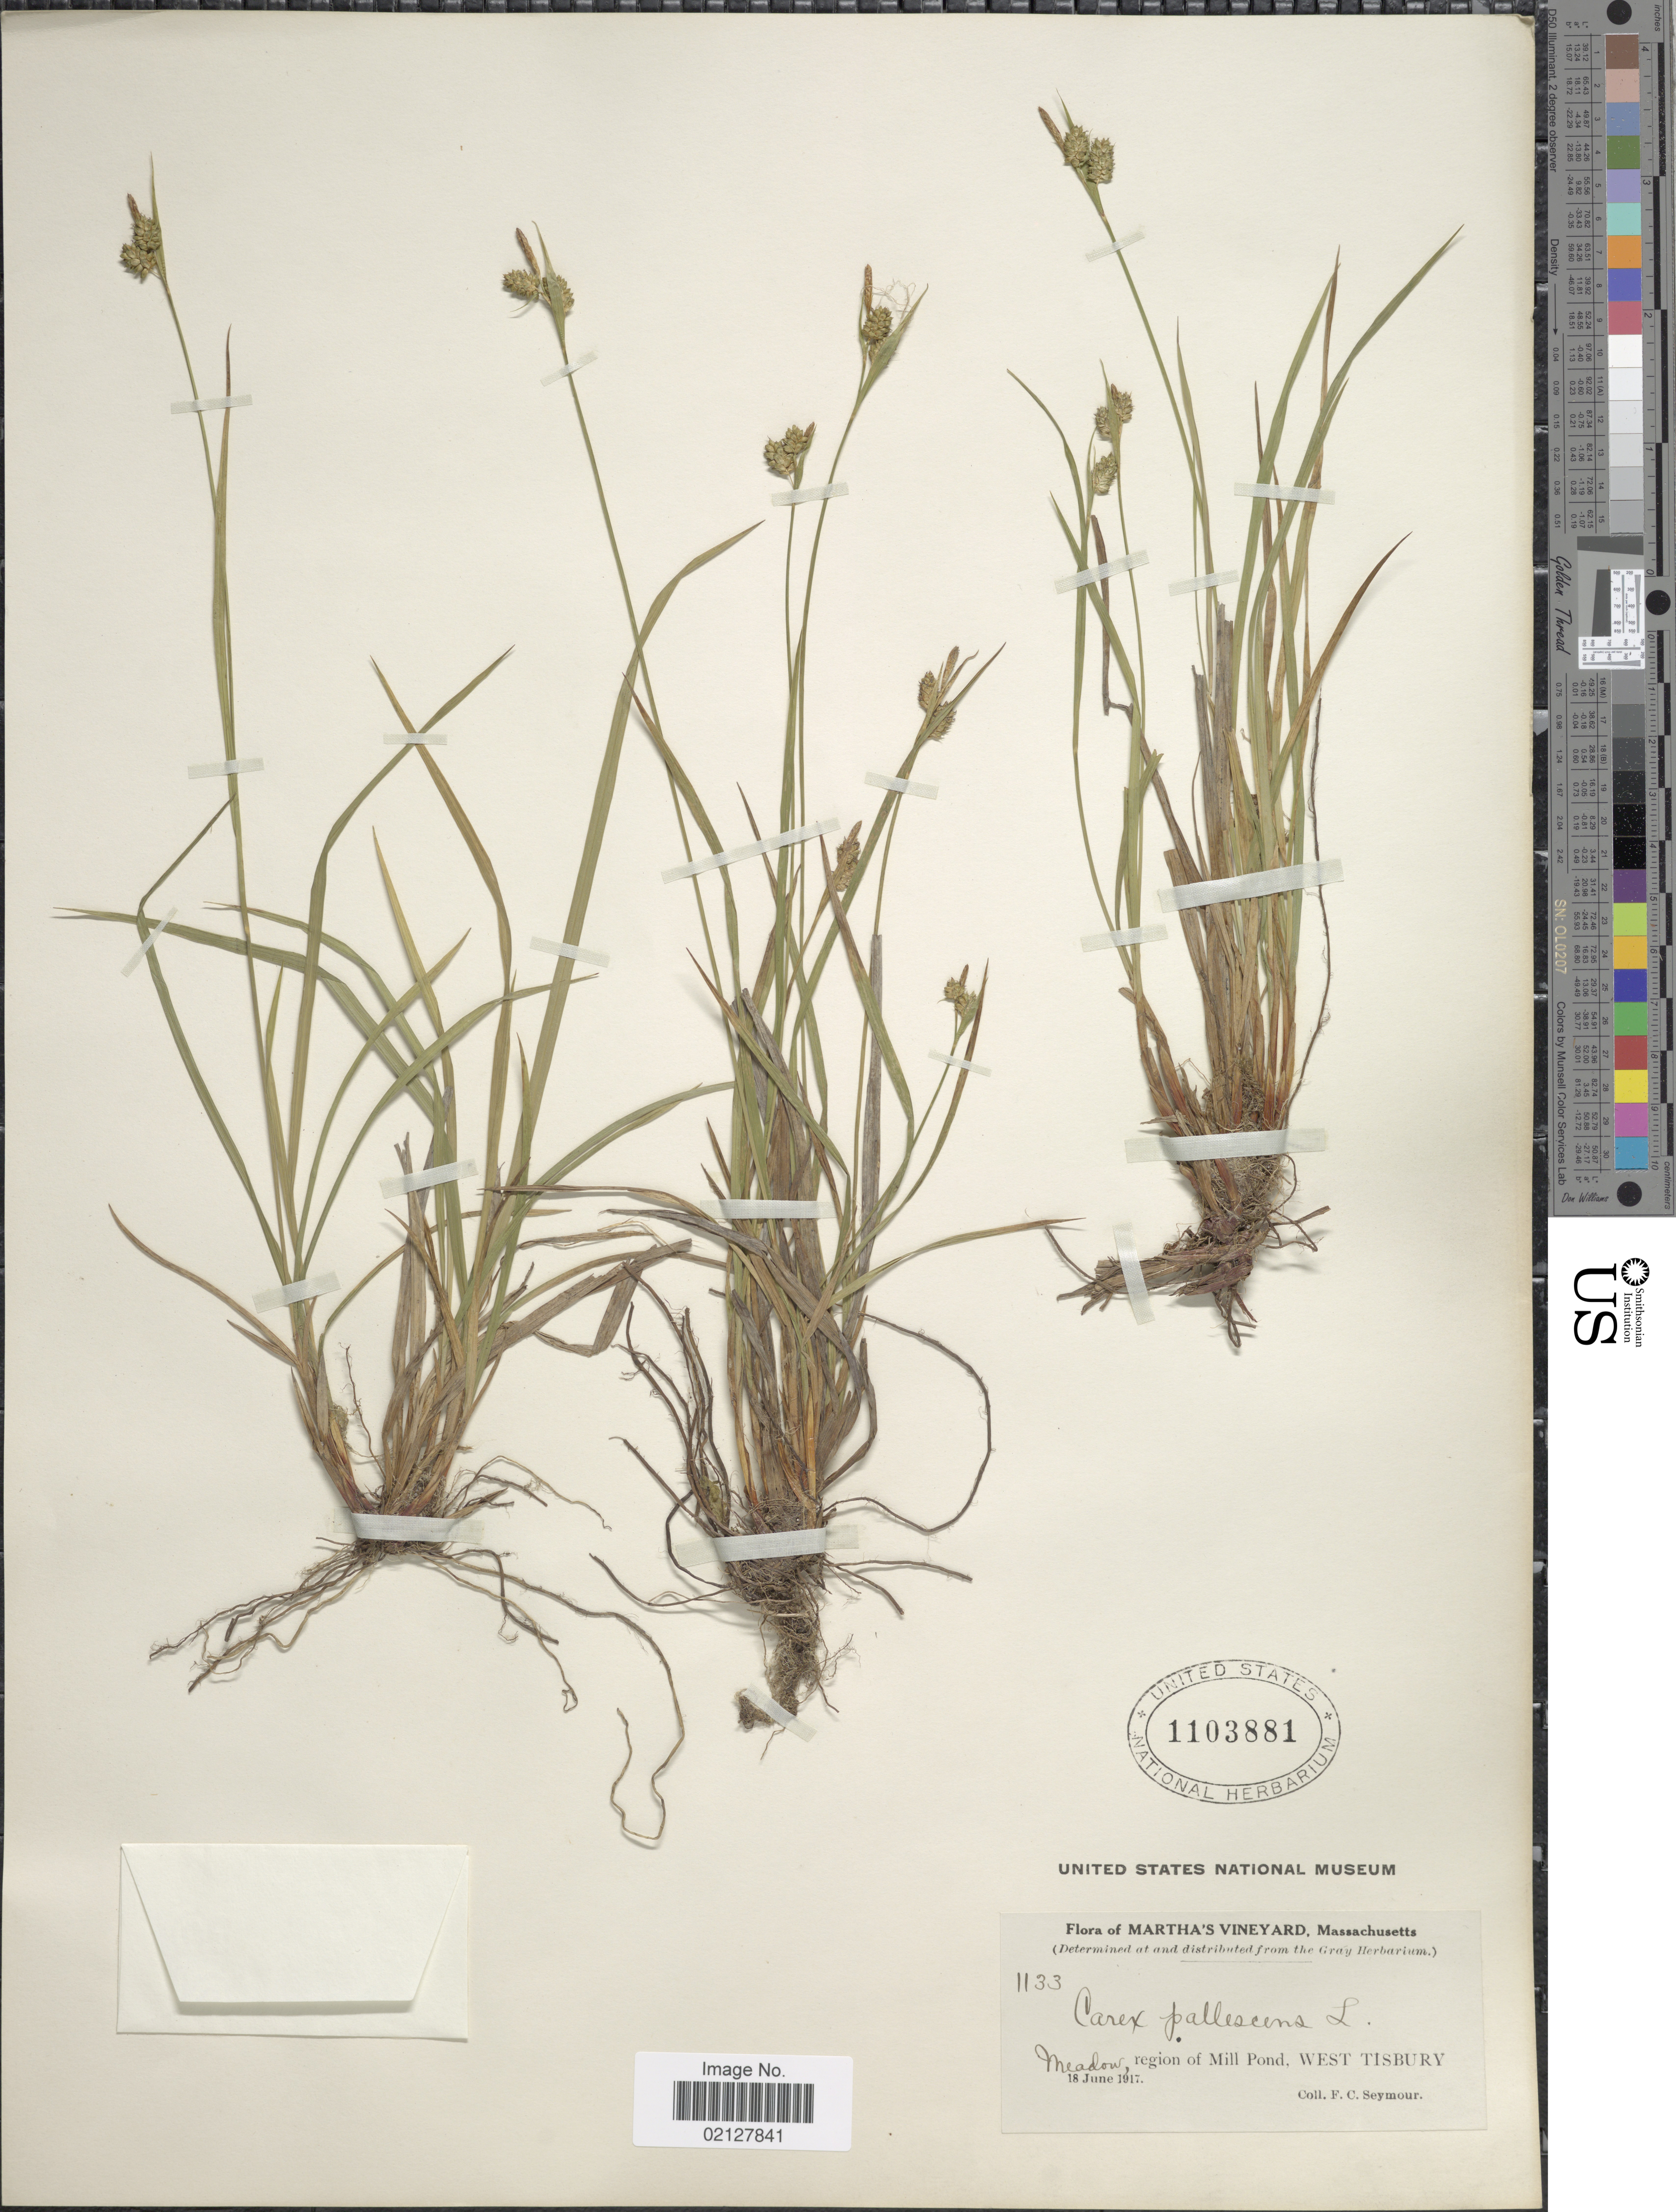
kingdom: Plantae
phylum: Tracheophyta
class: Liliopsida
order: Poales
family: Cyperaceae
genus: Carex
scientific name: Carex pallescens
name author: L.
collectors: F. C. Seymour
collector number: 1133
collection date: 1917-06-18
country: United States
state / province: Massachusetts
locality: Martha's Vineyard. Region of Mill Pond, West Tisbury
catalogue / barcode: US 1103881